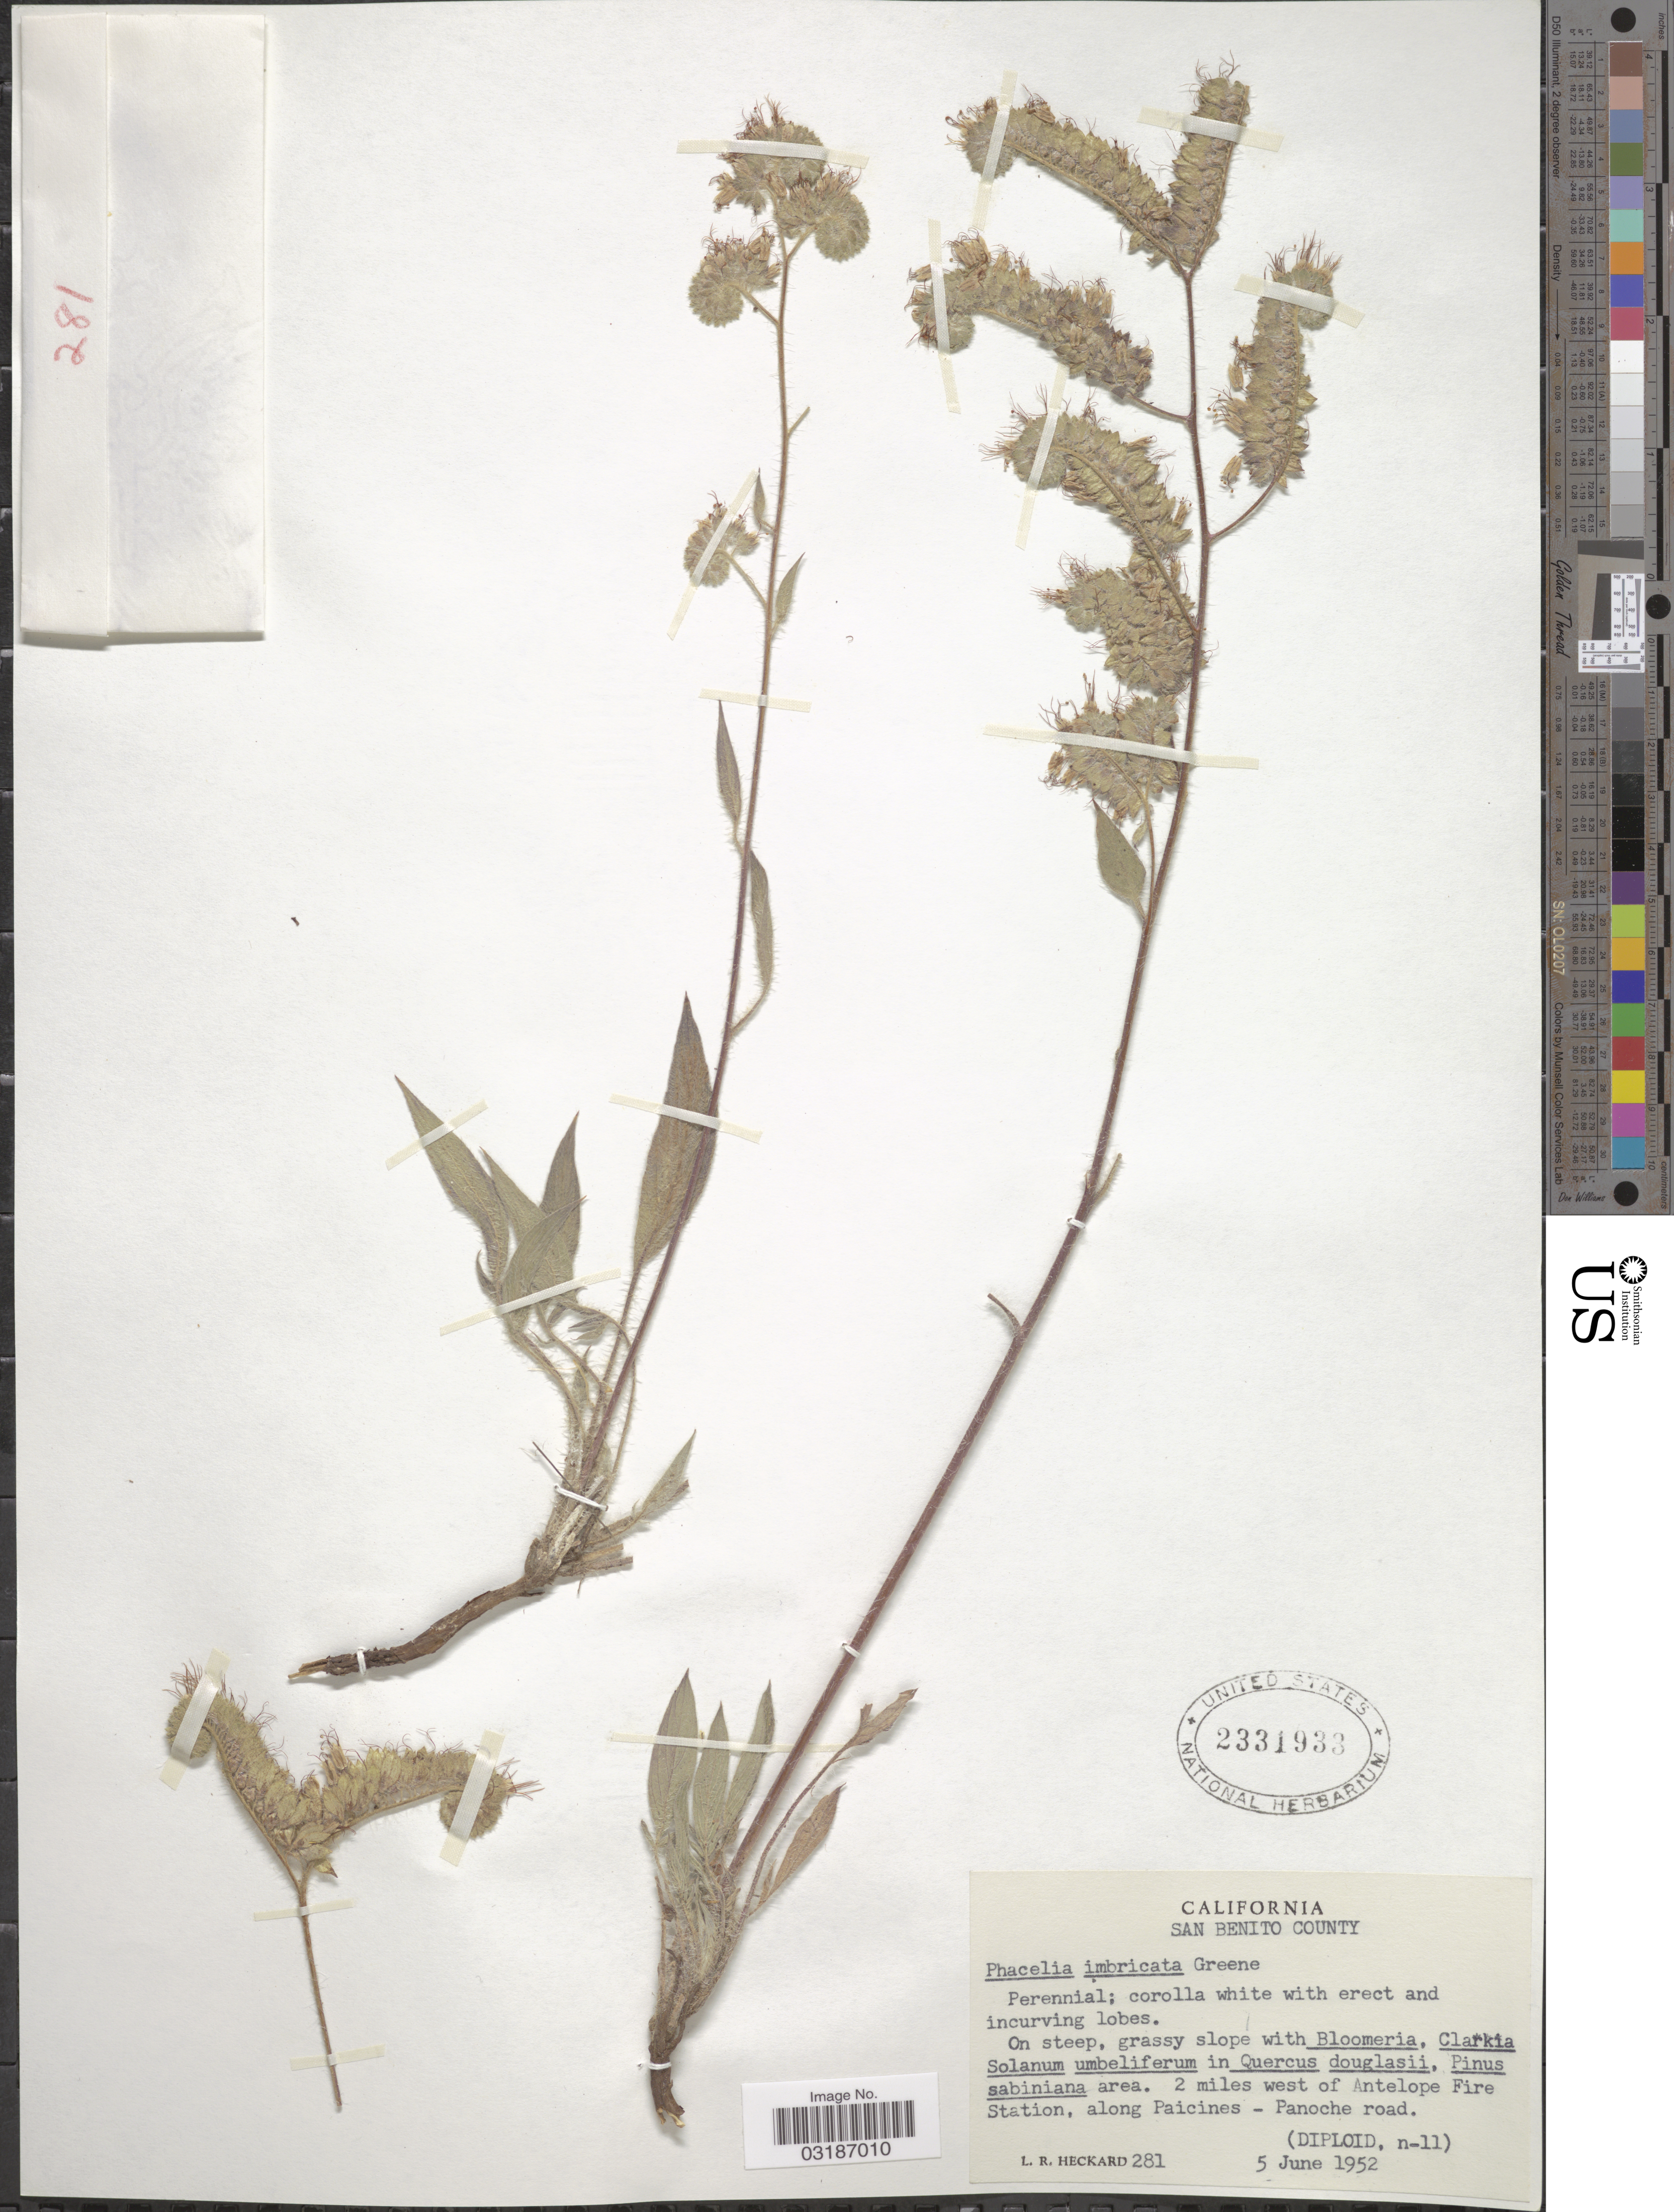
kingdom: Plantae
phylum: Tracheophyta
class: Magnoliopsida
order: Boraginales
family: Hydrophyllaceae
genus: Phacelia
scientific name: Phacelia imbricata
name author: Greene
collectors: L. R. Heckard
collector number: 281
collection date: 1952-06-05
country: United States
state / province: California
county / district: San Benito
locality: San Benito County. 2 miles west of Antelope Fire Station, along Paicines - Panoche road.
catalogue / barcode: US 2331933